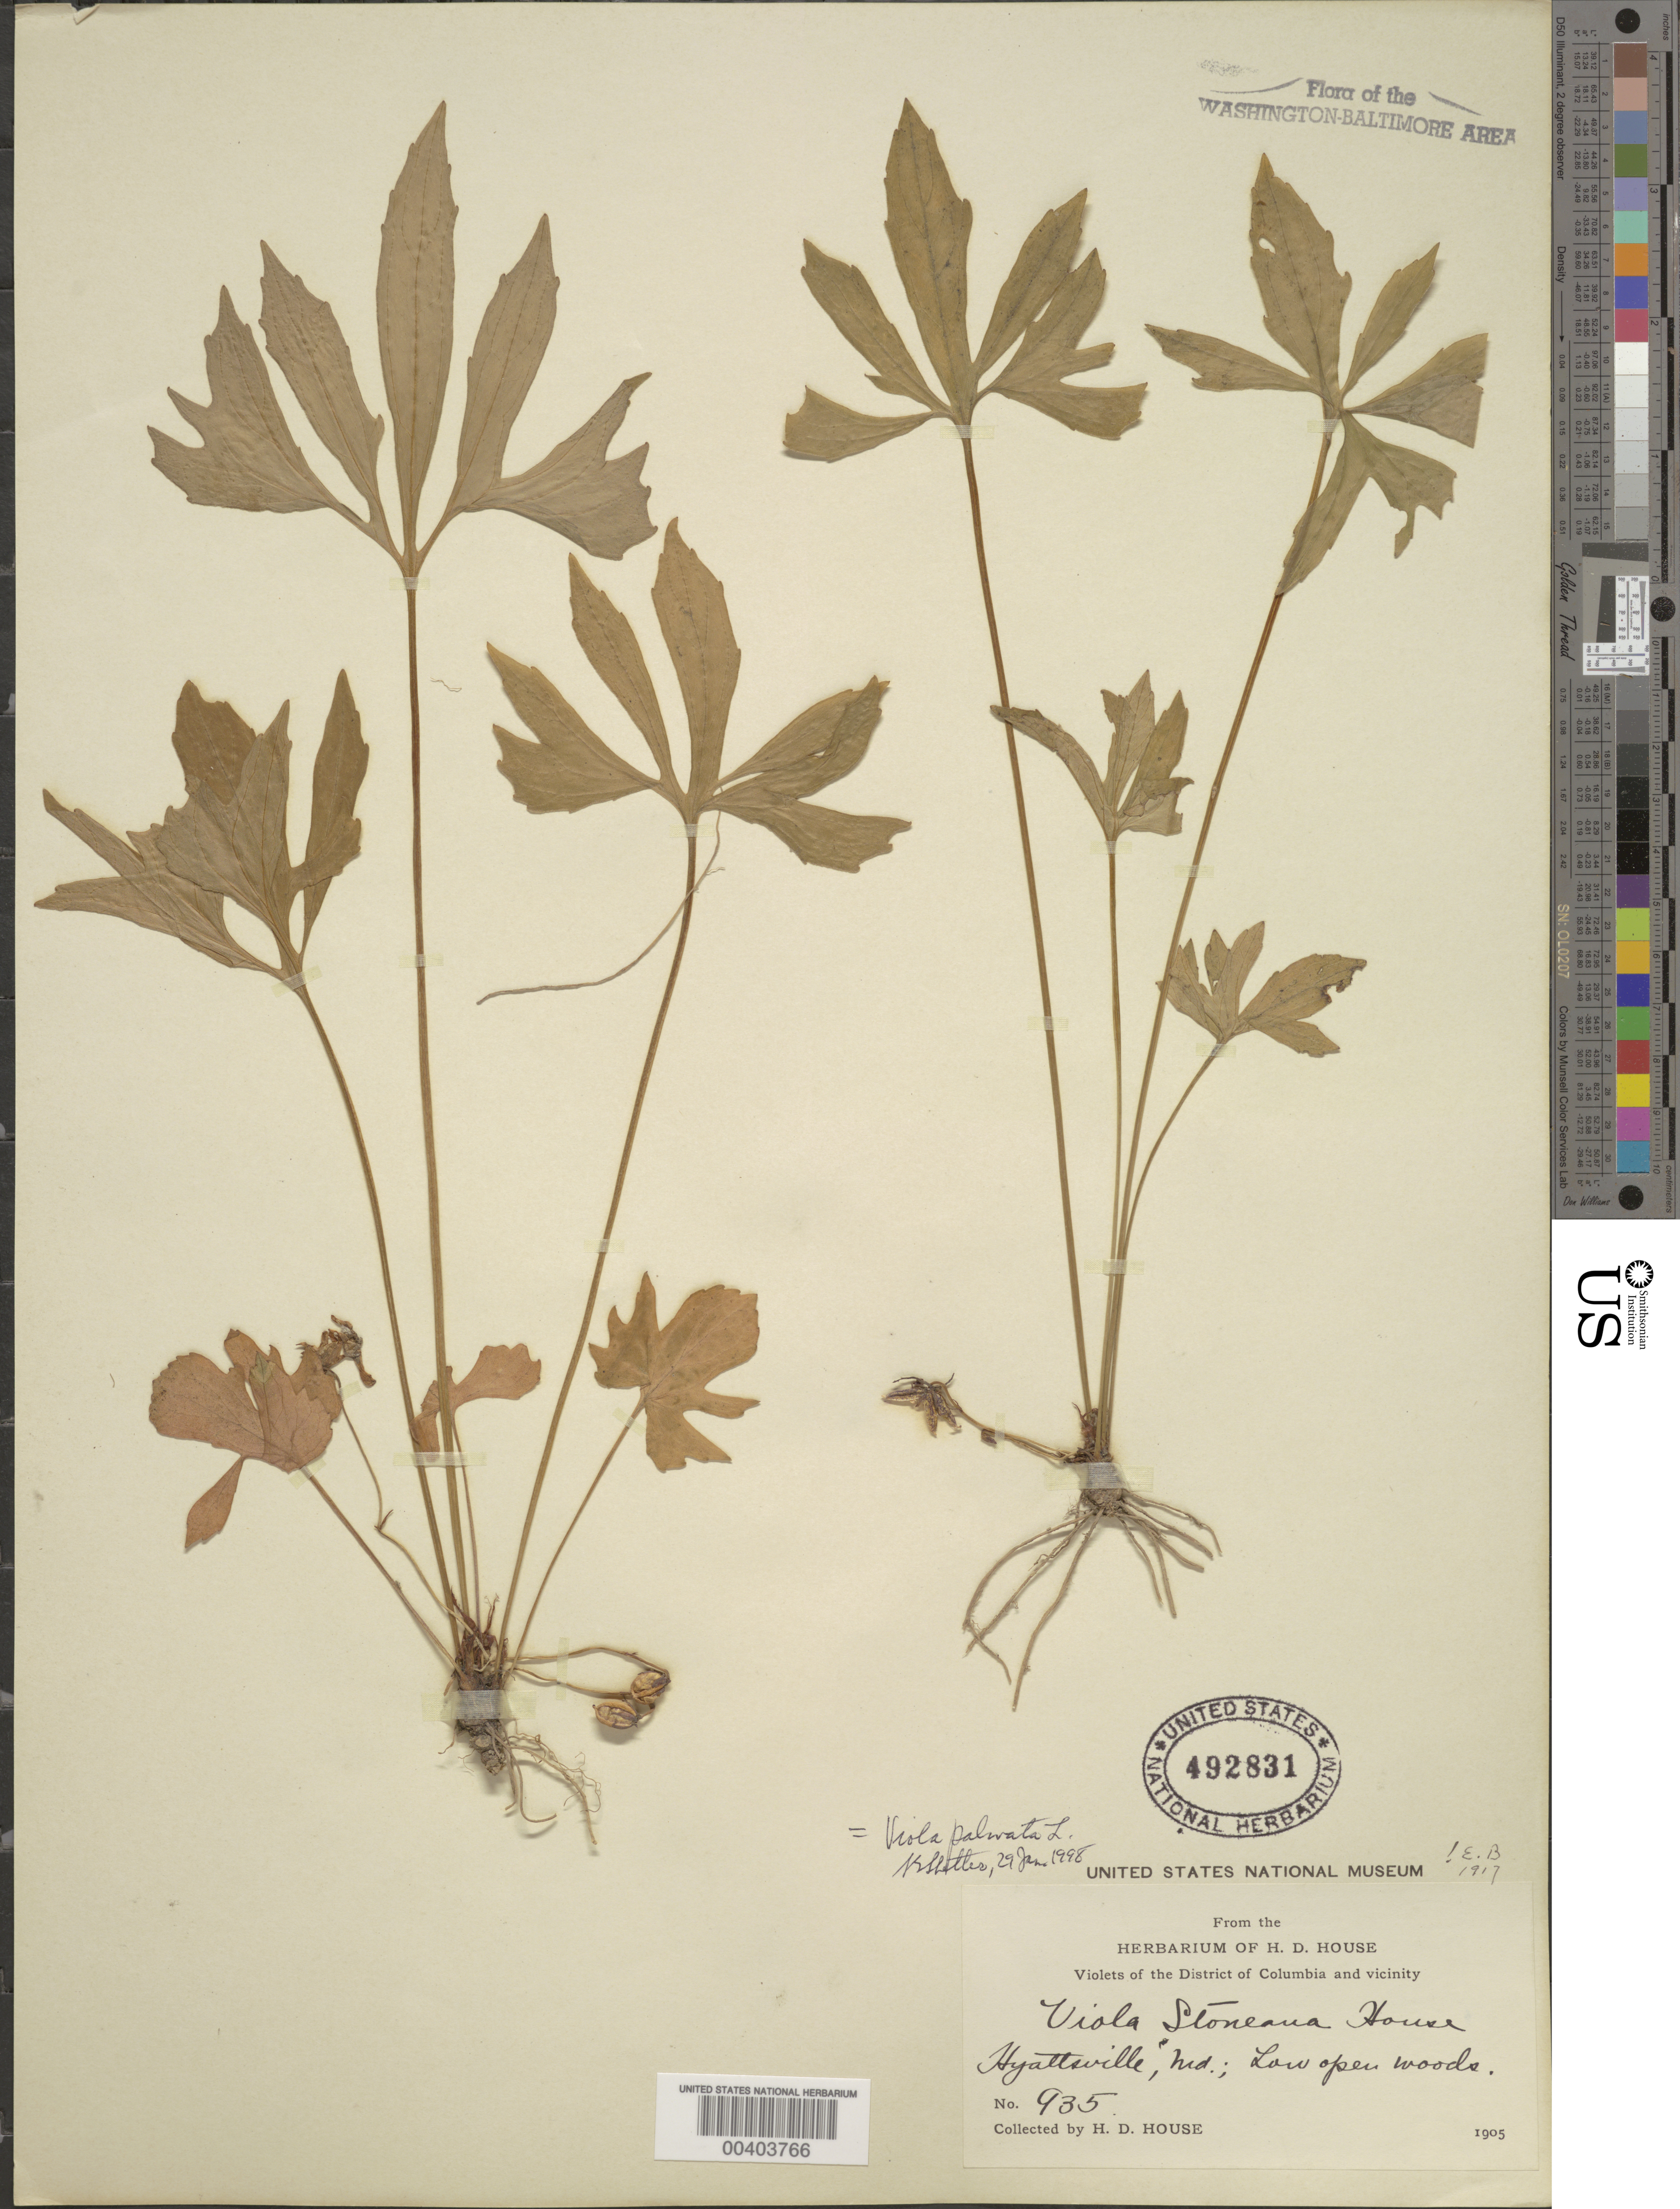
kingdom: Plantae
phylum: Tracheophyta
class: Magnoliopsida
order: Malpighiales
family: Violaceae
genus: Viola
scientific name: Viola palmata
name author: L.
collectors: H. D. House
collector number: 935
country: United States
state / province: Maryland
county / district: Prince George's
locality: Hyattsville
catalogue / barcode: US 492831